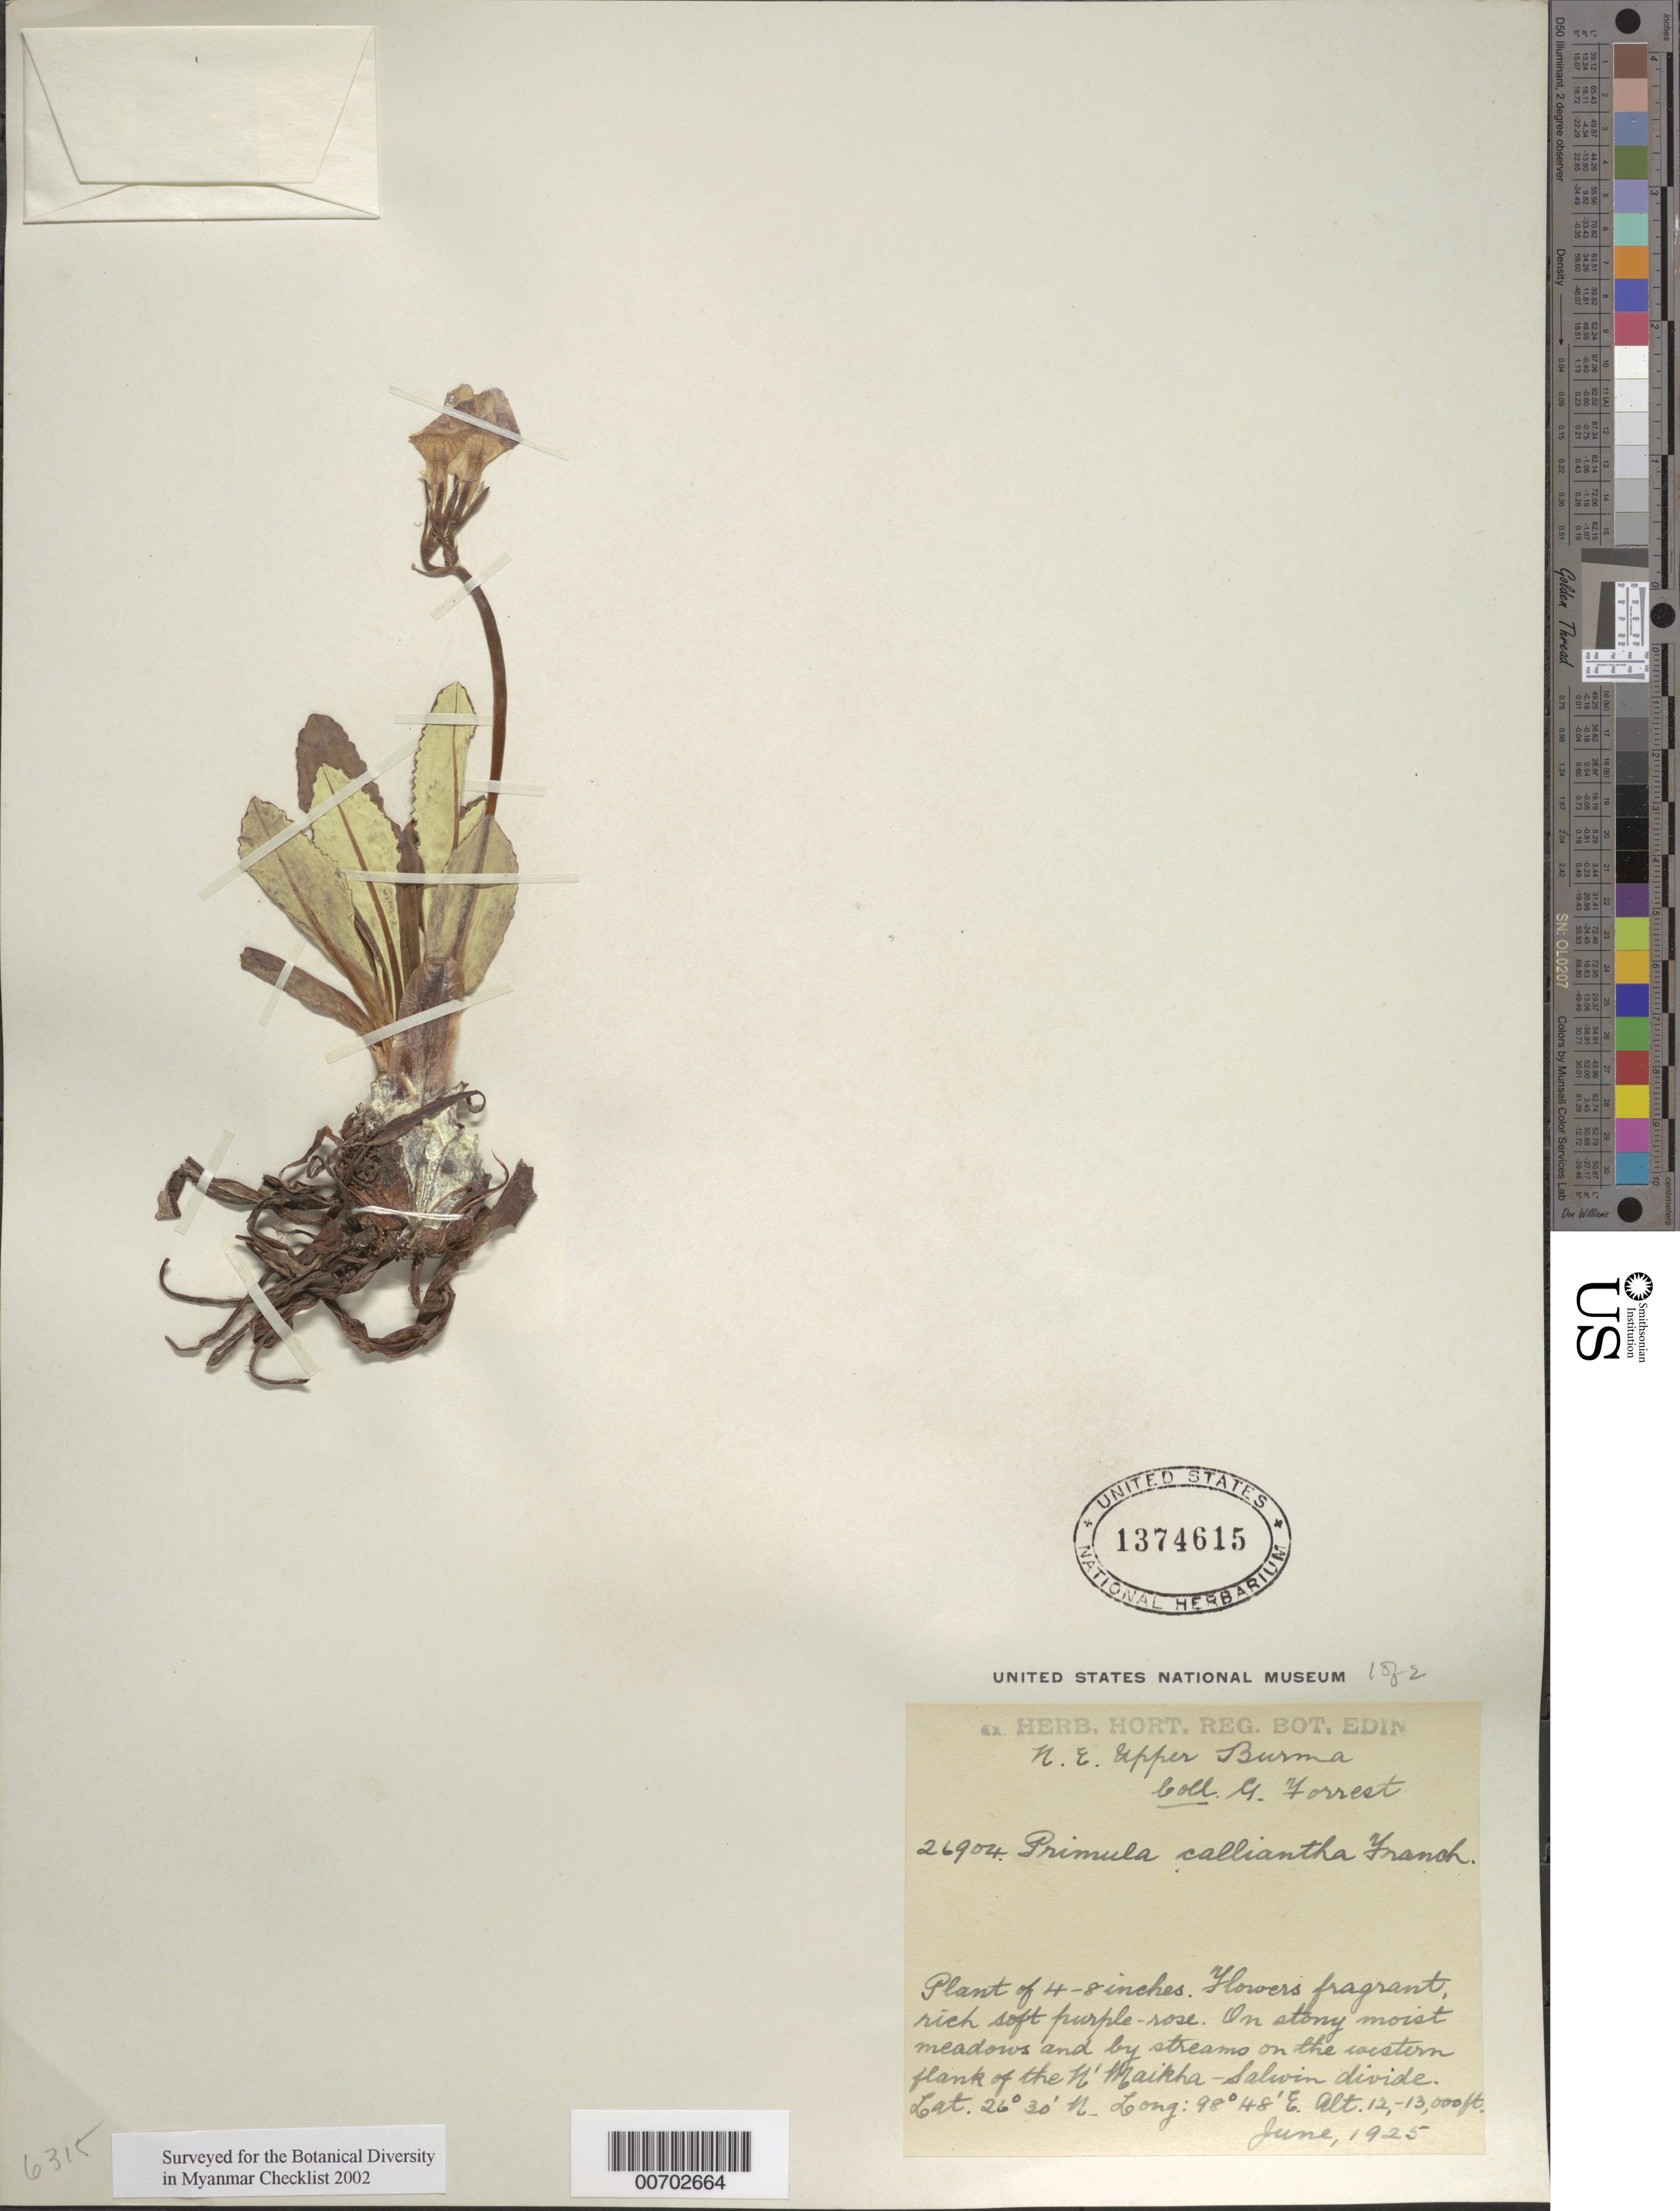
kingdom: Plantae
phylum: Tracheophyta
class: Magnoliopsida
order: Ericales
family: Primulaceae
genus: Primula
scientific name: Primula calliantha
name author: Franch.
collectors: G. Forrest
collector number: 26904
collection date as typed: Jun 1925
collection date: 1925-06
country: Myanmar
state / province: Kachin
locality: N'Maikha-Salwin Divide, W flank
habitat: Stony moist alpine meadows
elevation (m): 3658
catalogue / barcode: US 1374615